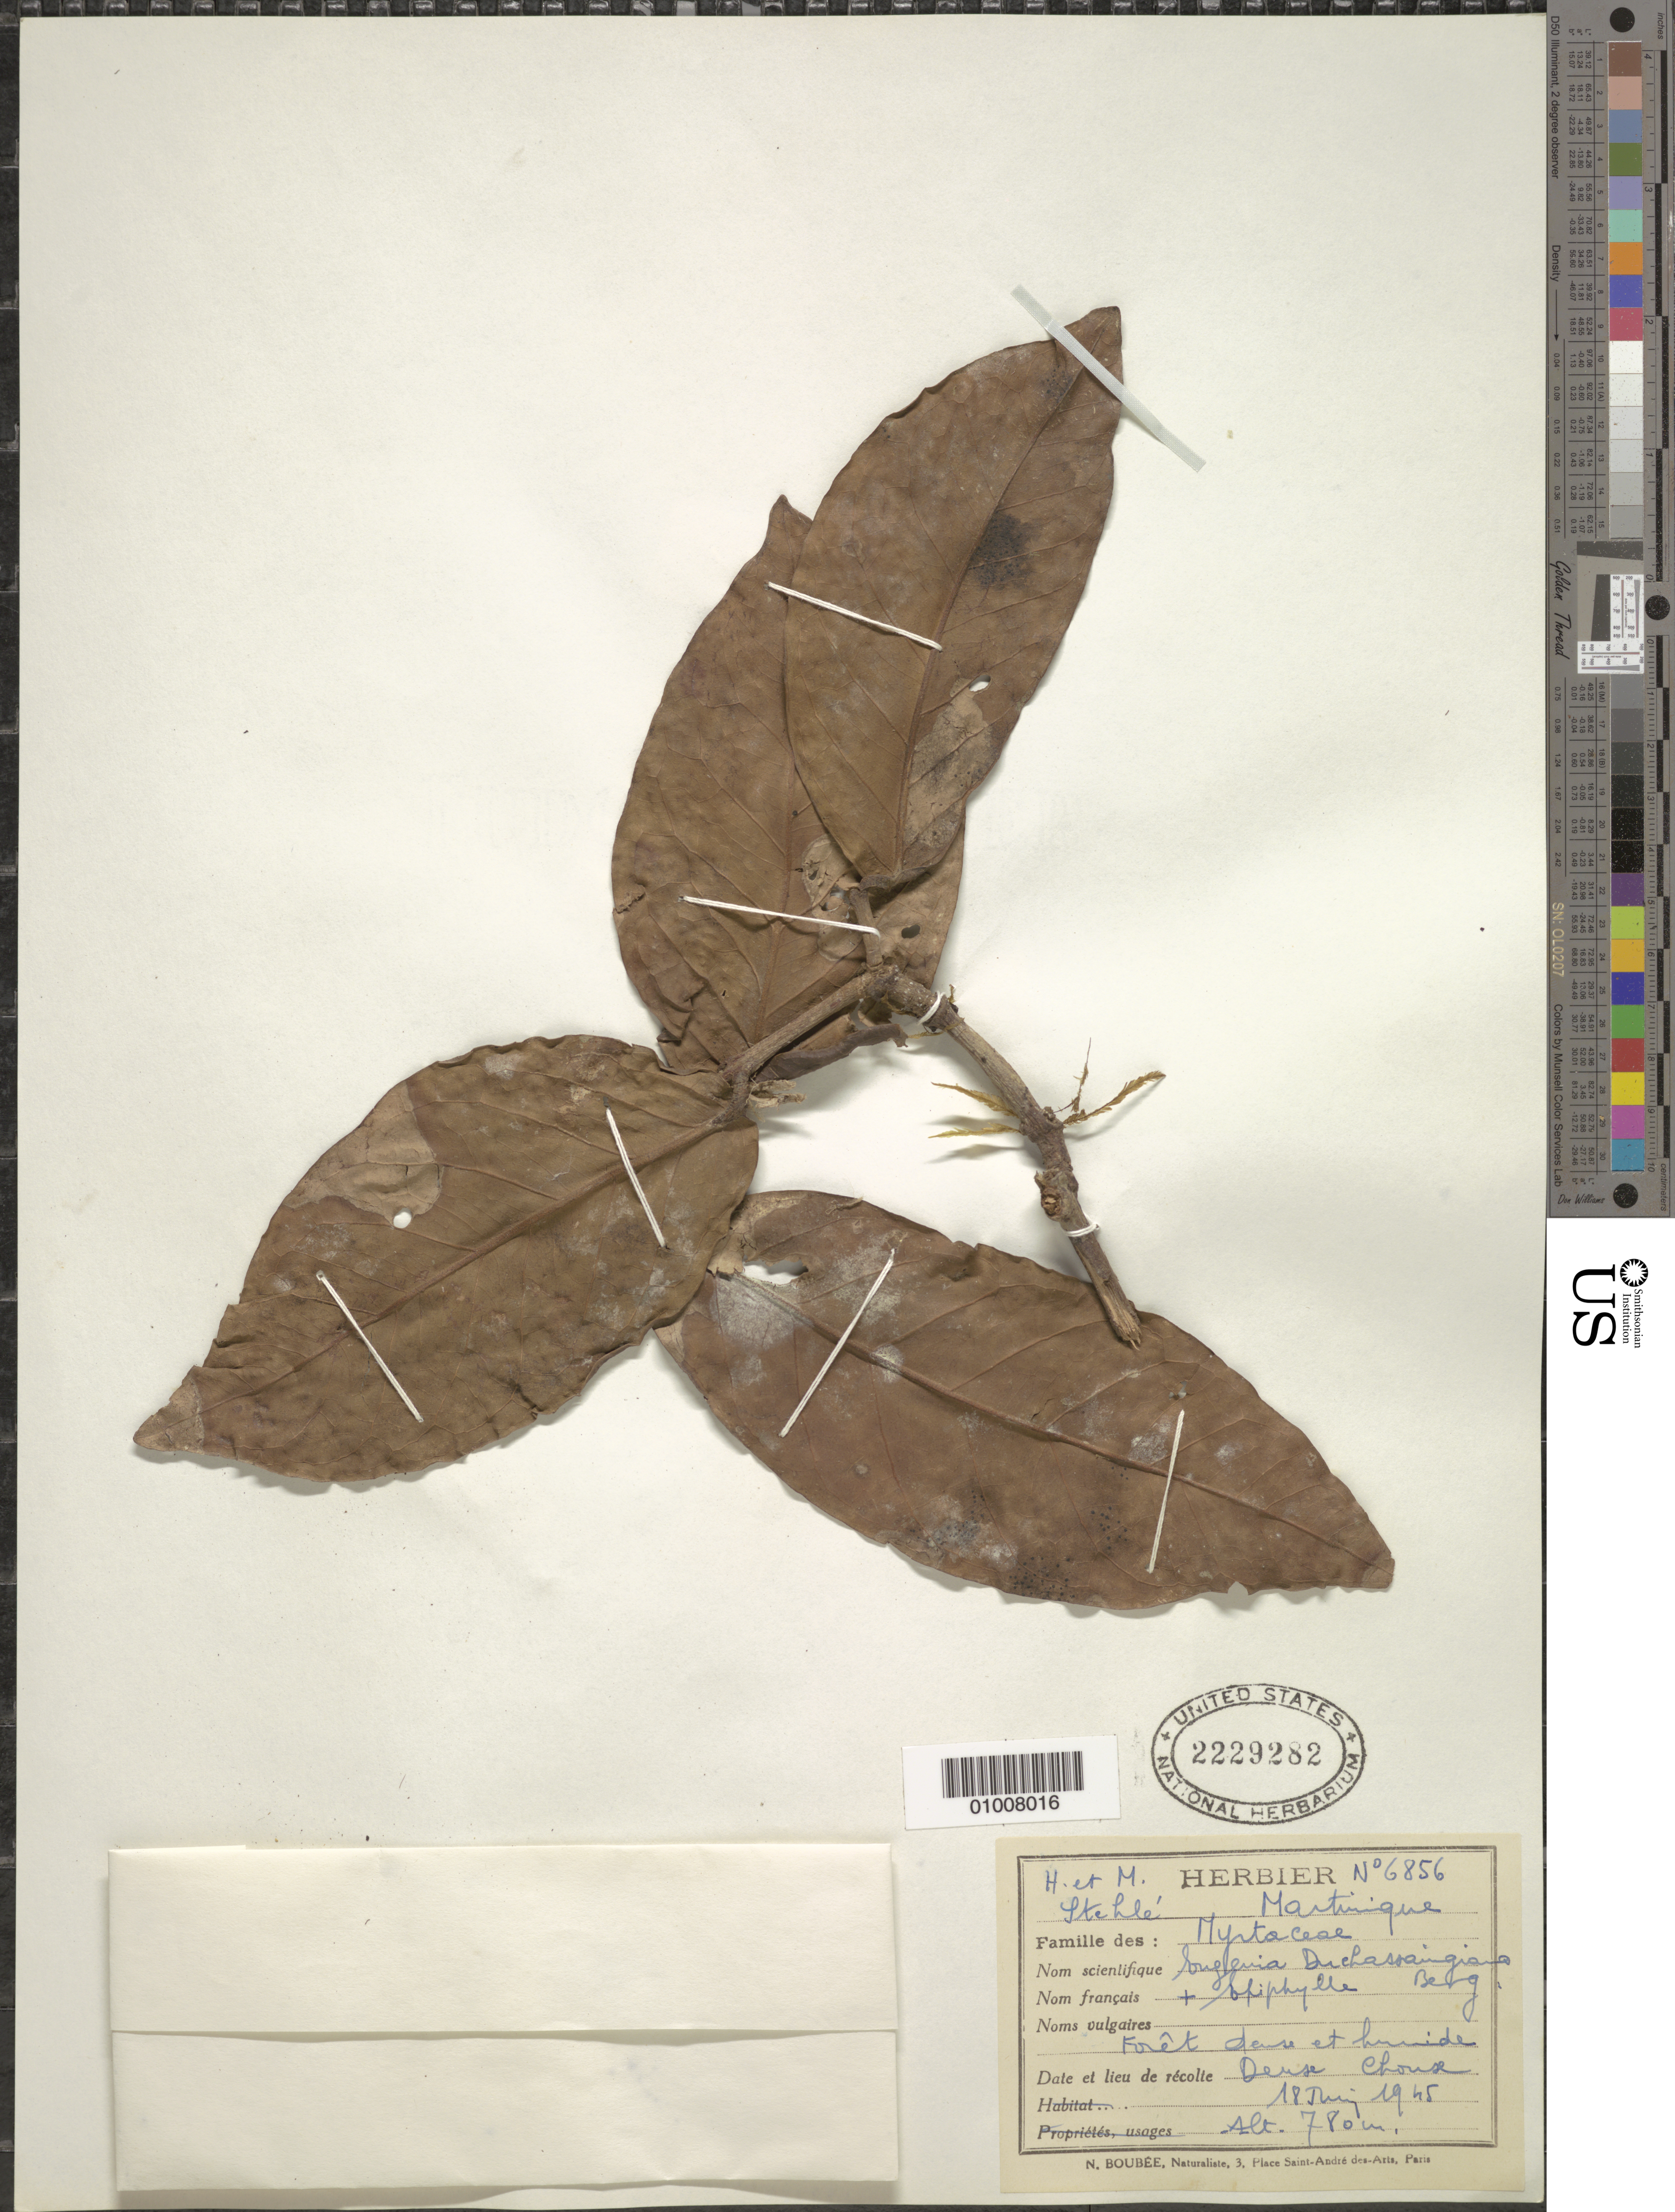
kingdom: Plantae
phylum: Tracheophyta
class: Magnoliopsida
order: Myrtales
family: Myrtaceae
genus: Eugenia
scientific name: Eugenia duchassaingiana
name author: O. Berg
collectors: H. Stehlé & M. Stehlé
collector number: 6856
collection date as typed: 18 Jun 1945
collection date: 1945-06-18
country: Martinique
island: Martinique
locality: Deuse Chouse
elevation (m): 780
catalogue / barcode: US 2229282